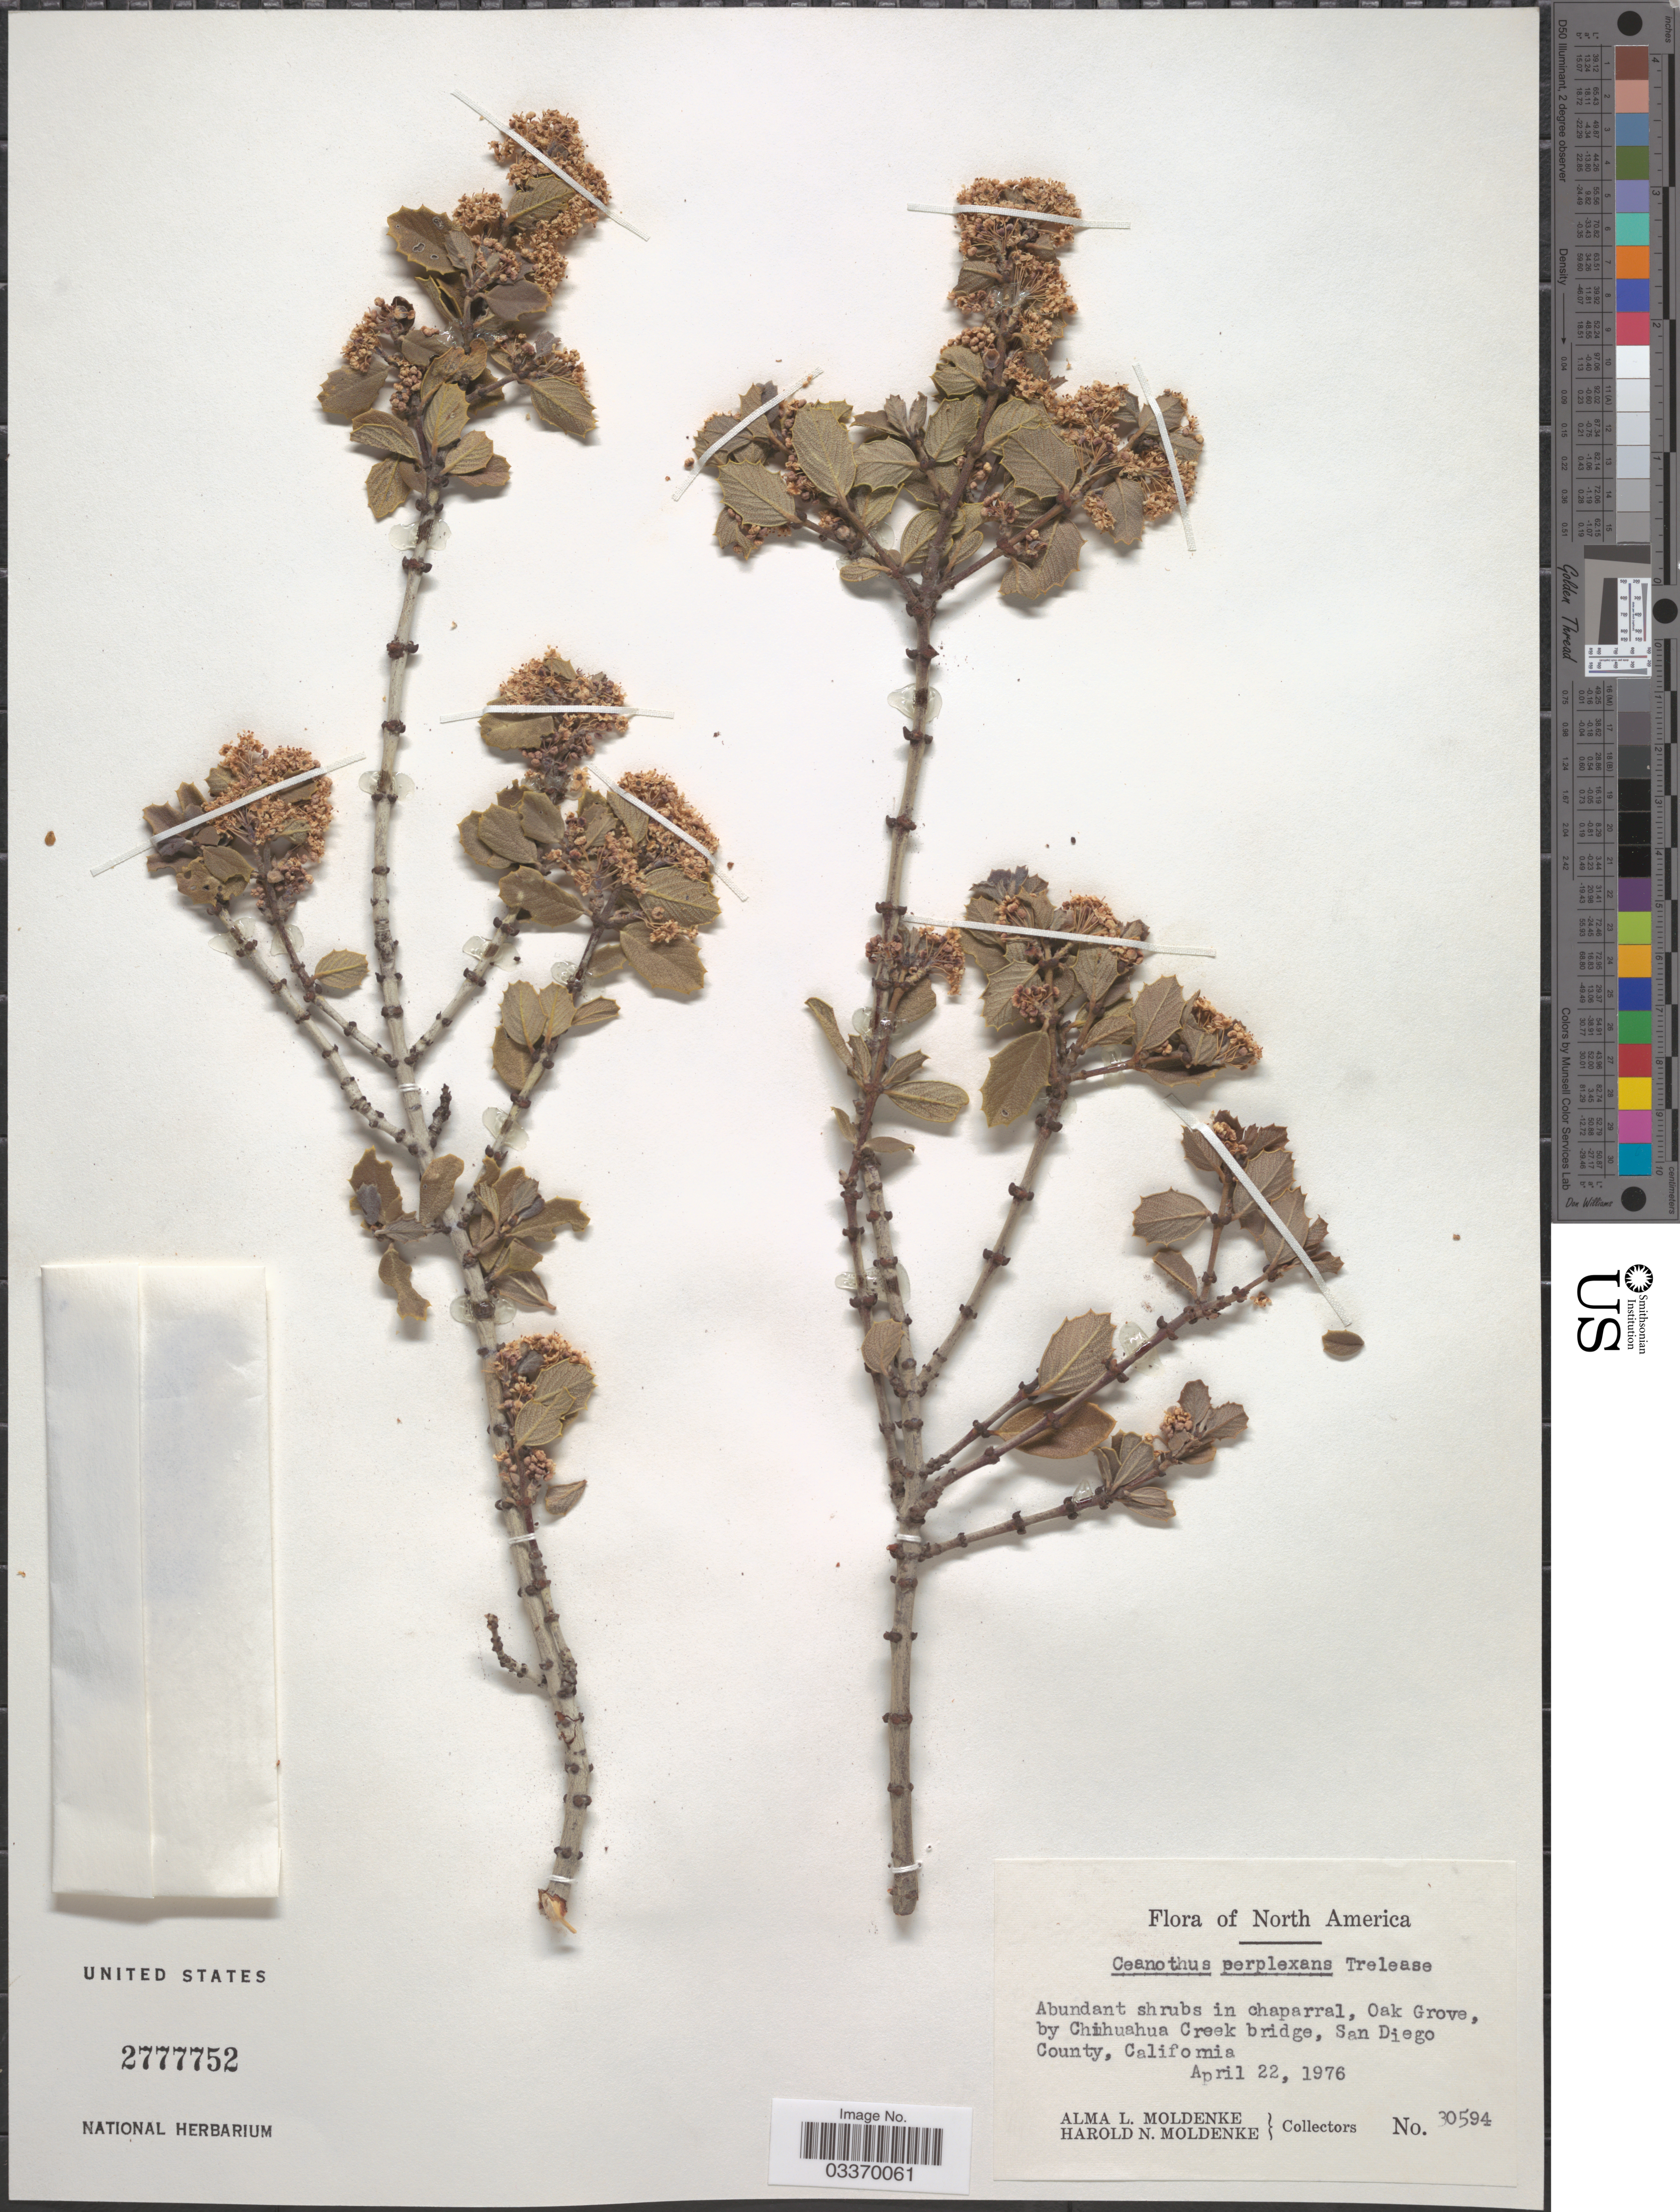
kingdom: Plantae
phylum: Tracheophyta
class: Magnoliopsida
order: Rosales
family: Rhamnaceae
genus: Ceanothus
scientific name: Ceanothus perplexans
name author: Trel.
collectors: A. L. Moldenke & H. N. Moldenke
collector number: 30594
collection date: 1976-04-22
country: United States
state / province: California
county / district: San Diego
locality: Oak Grove, by Chihuahua Creek bridge, San Diego County.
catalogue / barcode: US 2777752